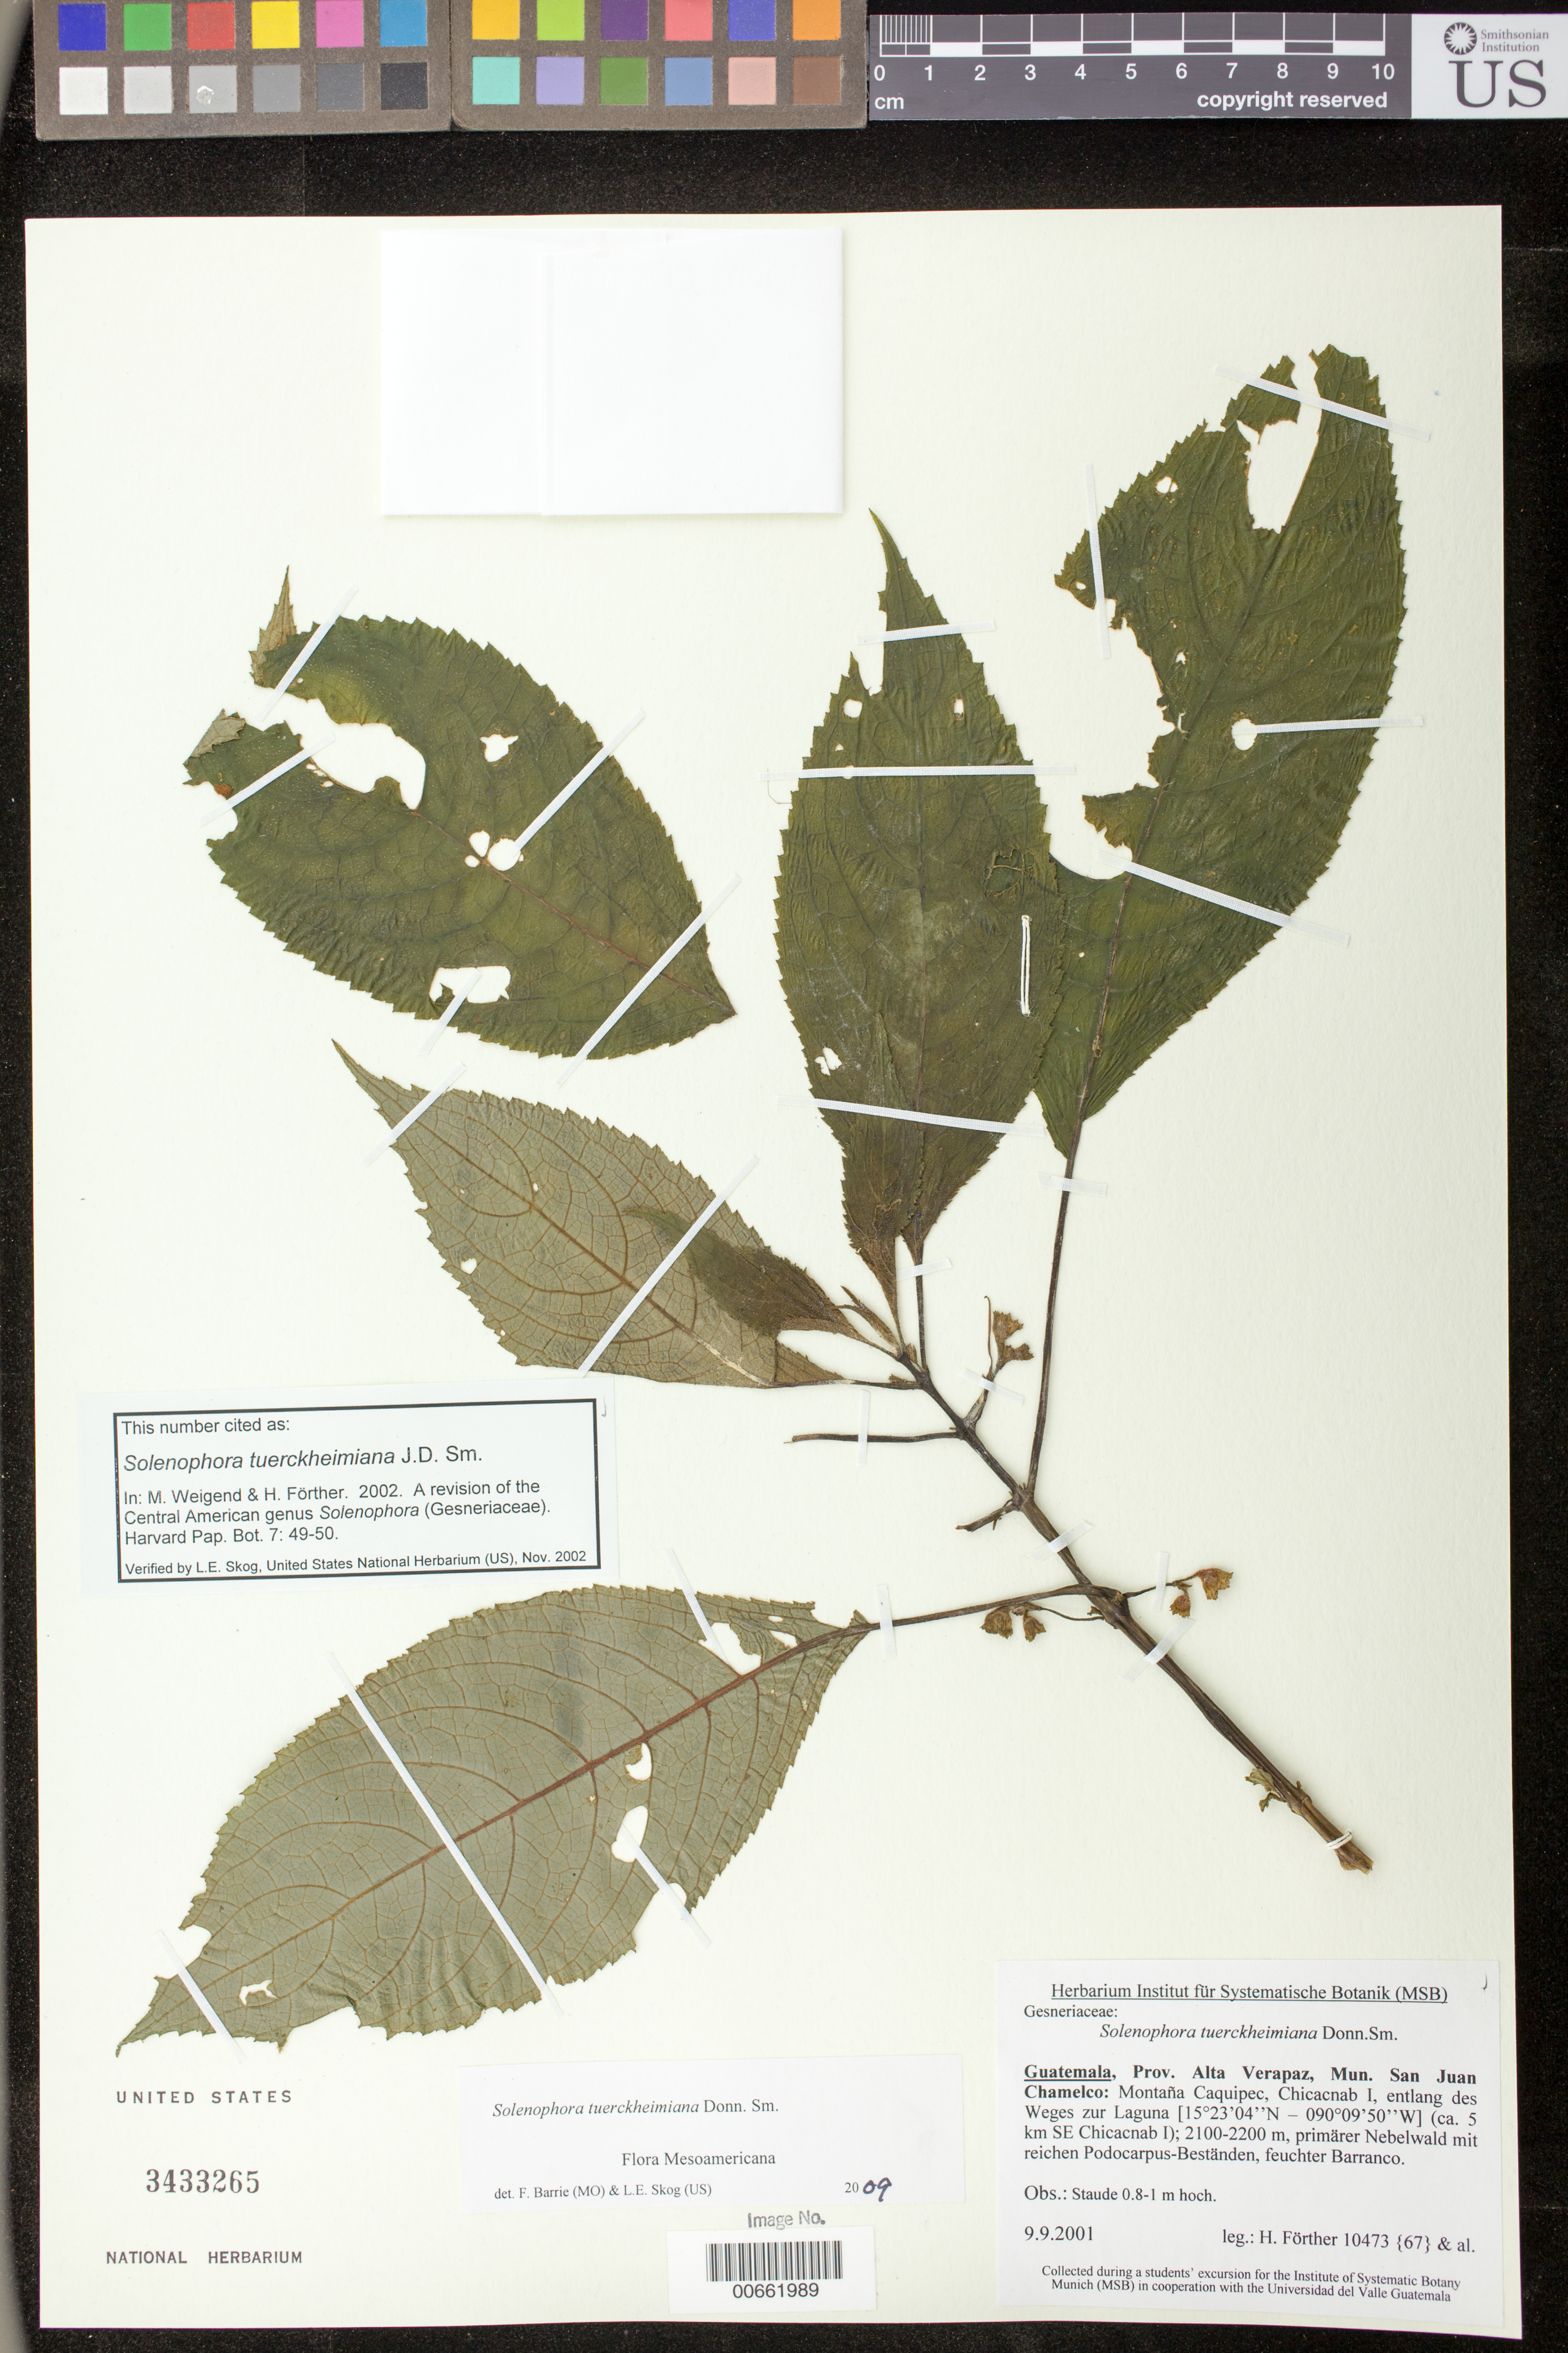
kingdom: Plantae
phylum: Tracheophyta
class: Magnoliopsida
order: Lamiales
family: Gesneriaceae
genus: Solenophora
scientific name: Solenophora tuerckheimiana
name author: Donn. Sm.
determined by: Weigend; Förther, Harald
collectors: H. Fôrther & et al.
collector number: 10473 {67}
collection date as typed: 09 Sep 1999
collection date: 1999-09-09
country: Guatemala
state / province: Alta Verapaz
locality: Mun. San Juan Chamelco: Montaña Caquipec, Chicacnab I, entlang des Weges zur Laguna [15°23'04"N - 90°09'50"W] (ca. 5 km SE Chicacnab I)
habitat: Primärer Nebelwald mit reichen Podocarpus-Beständen, feuchter Barranco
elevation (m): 2100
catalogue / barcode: US 3433265